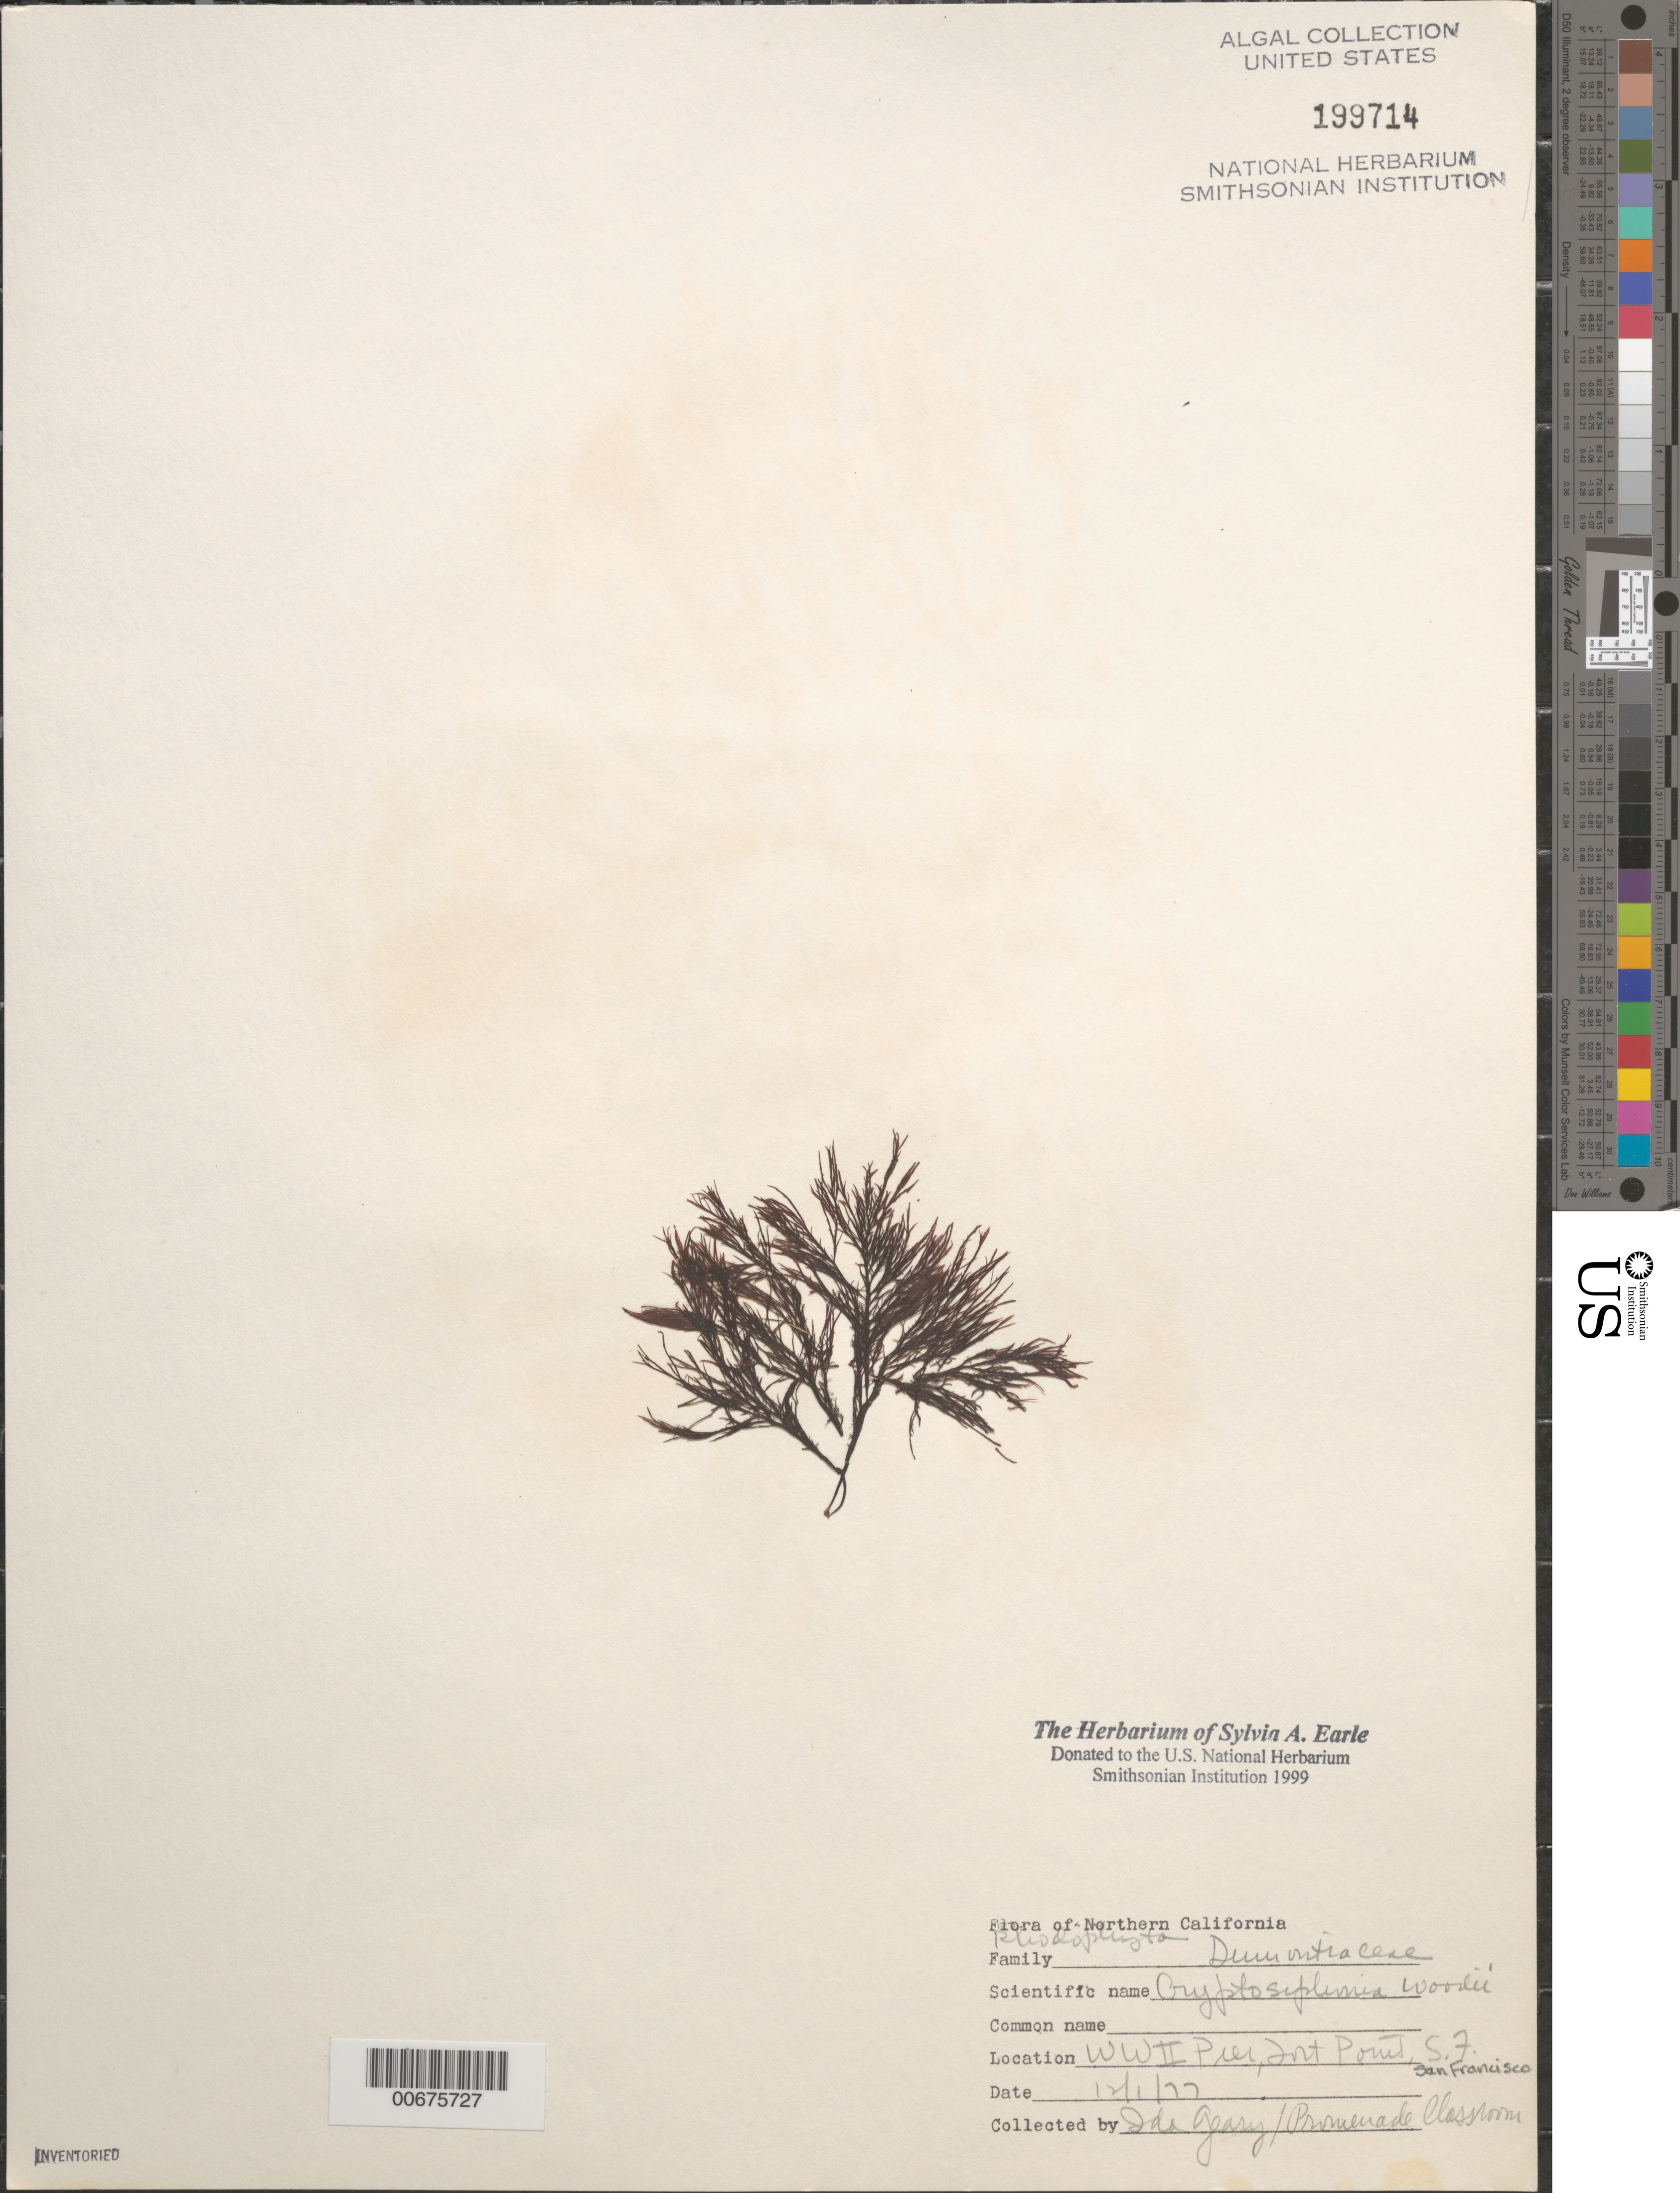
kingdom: Plantae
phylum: Rhodophyta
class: Florideophyceae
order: Gigartinales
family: Dumontiaceae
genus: Cryptosiphonia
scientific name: Cryptosiphonia woodii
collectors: I. Geary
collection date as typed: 01 Dec 1977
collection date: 1977-12-01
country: United States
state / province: California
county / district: San Francisco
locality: San Francisco, Fort Point, World War II Pier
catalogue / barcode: US 199714